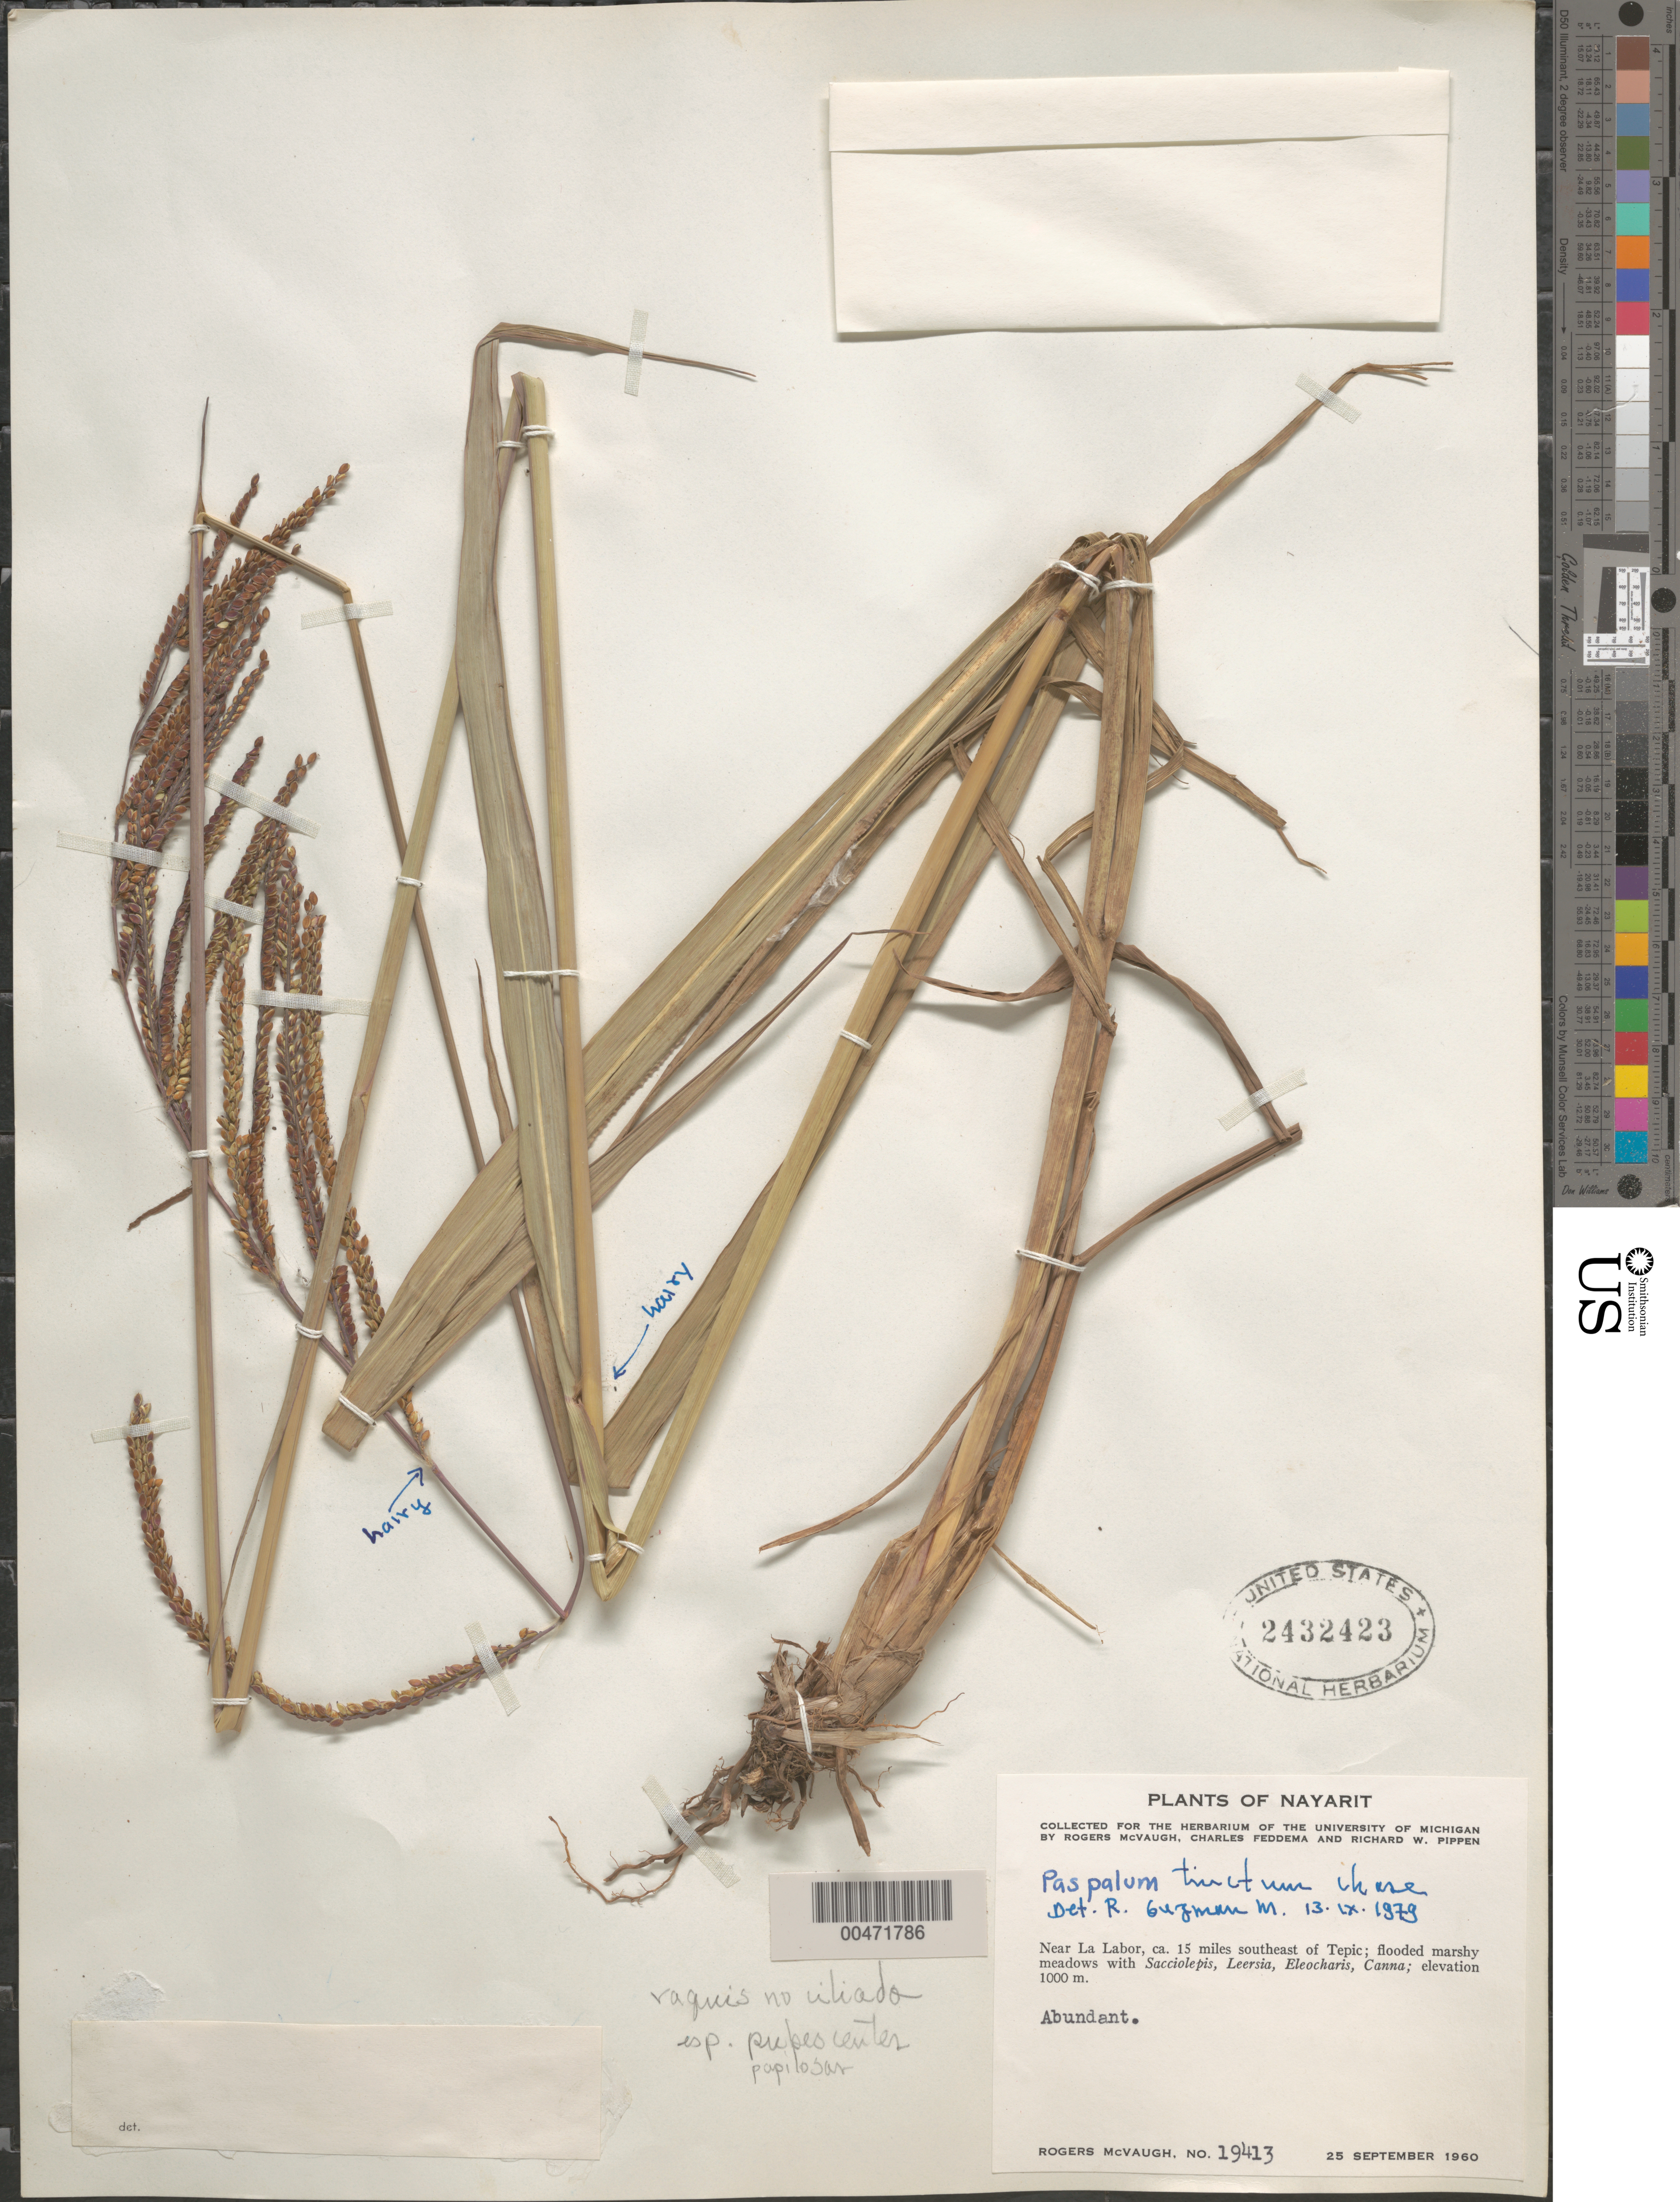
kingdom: Plantae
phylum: Tracheophyta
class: Liliopsida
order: Poales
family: Poaceae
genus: Paspalum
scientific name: Paspalum tinctum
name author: Chase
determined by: Guzman-M., R.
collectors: R. McVaugh, C. Feddema & R. W. Pippen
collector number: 19413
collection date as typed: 25 Sep 1960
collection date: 1960-09-25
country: Mexico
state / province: Nayarit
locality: Near La Labor, ca. 15 mi SE of Tepic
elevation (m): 1000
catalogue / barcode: US 2432423